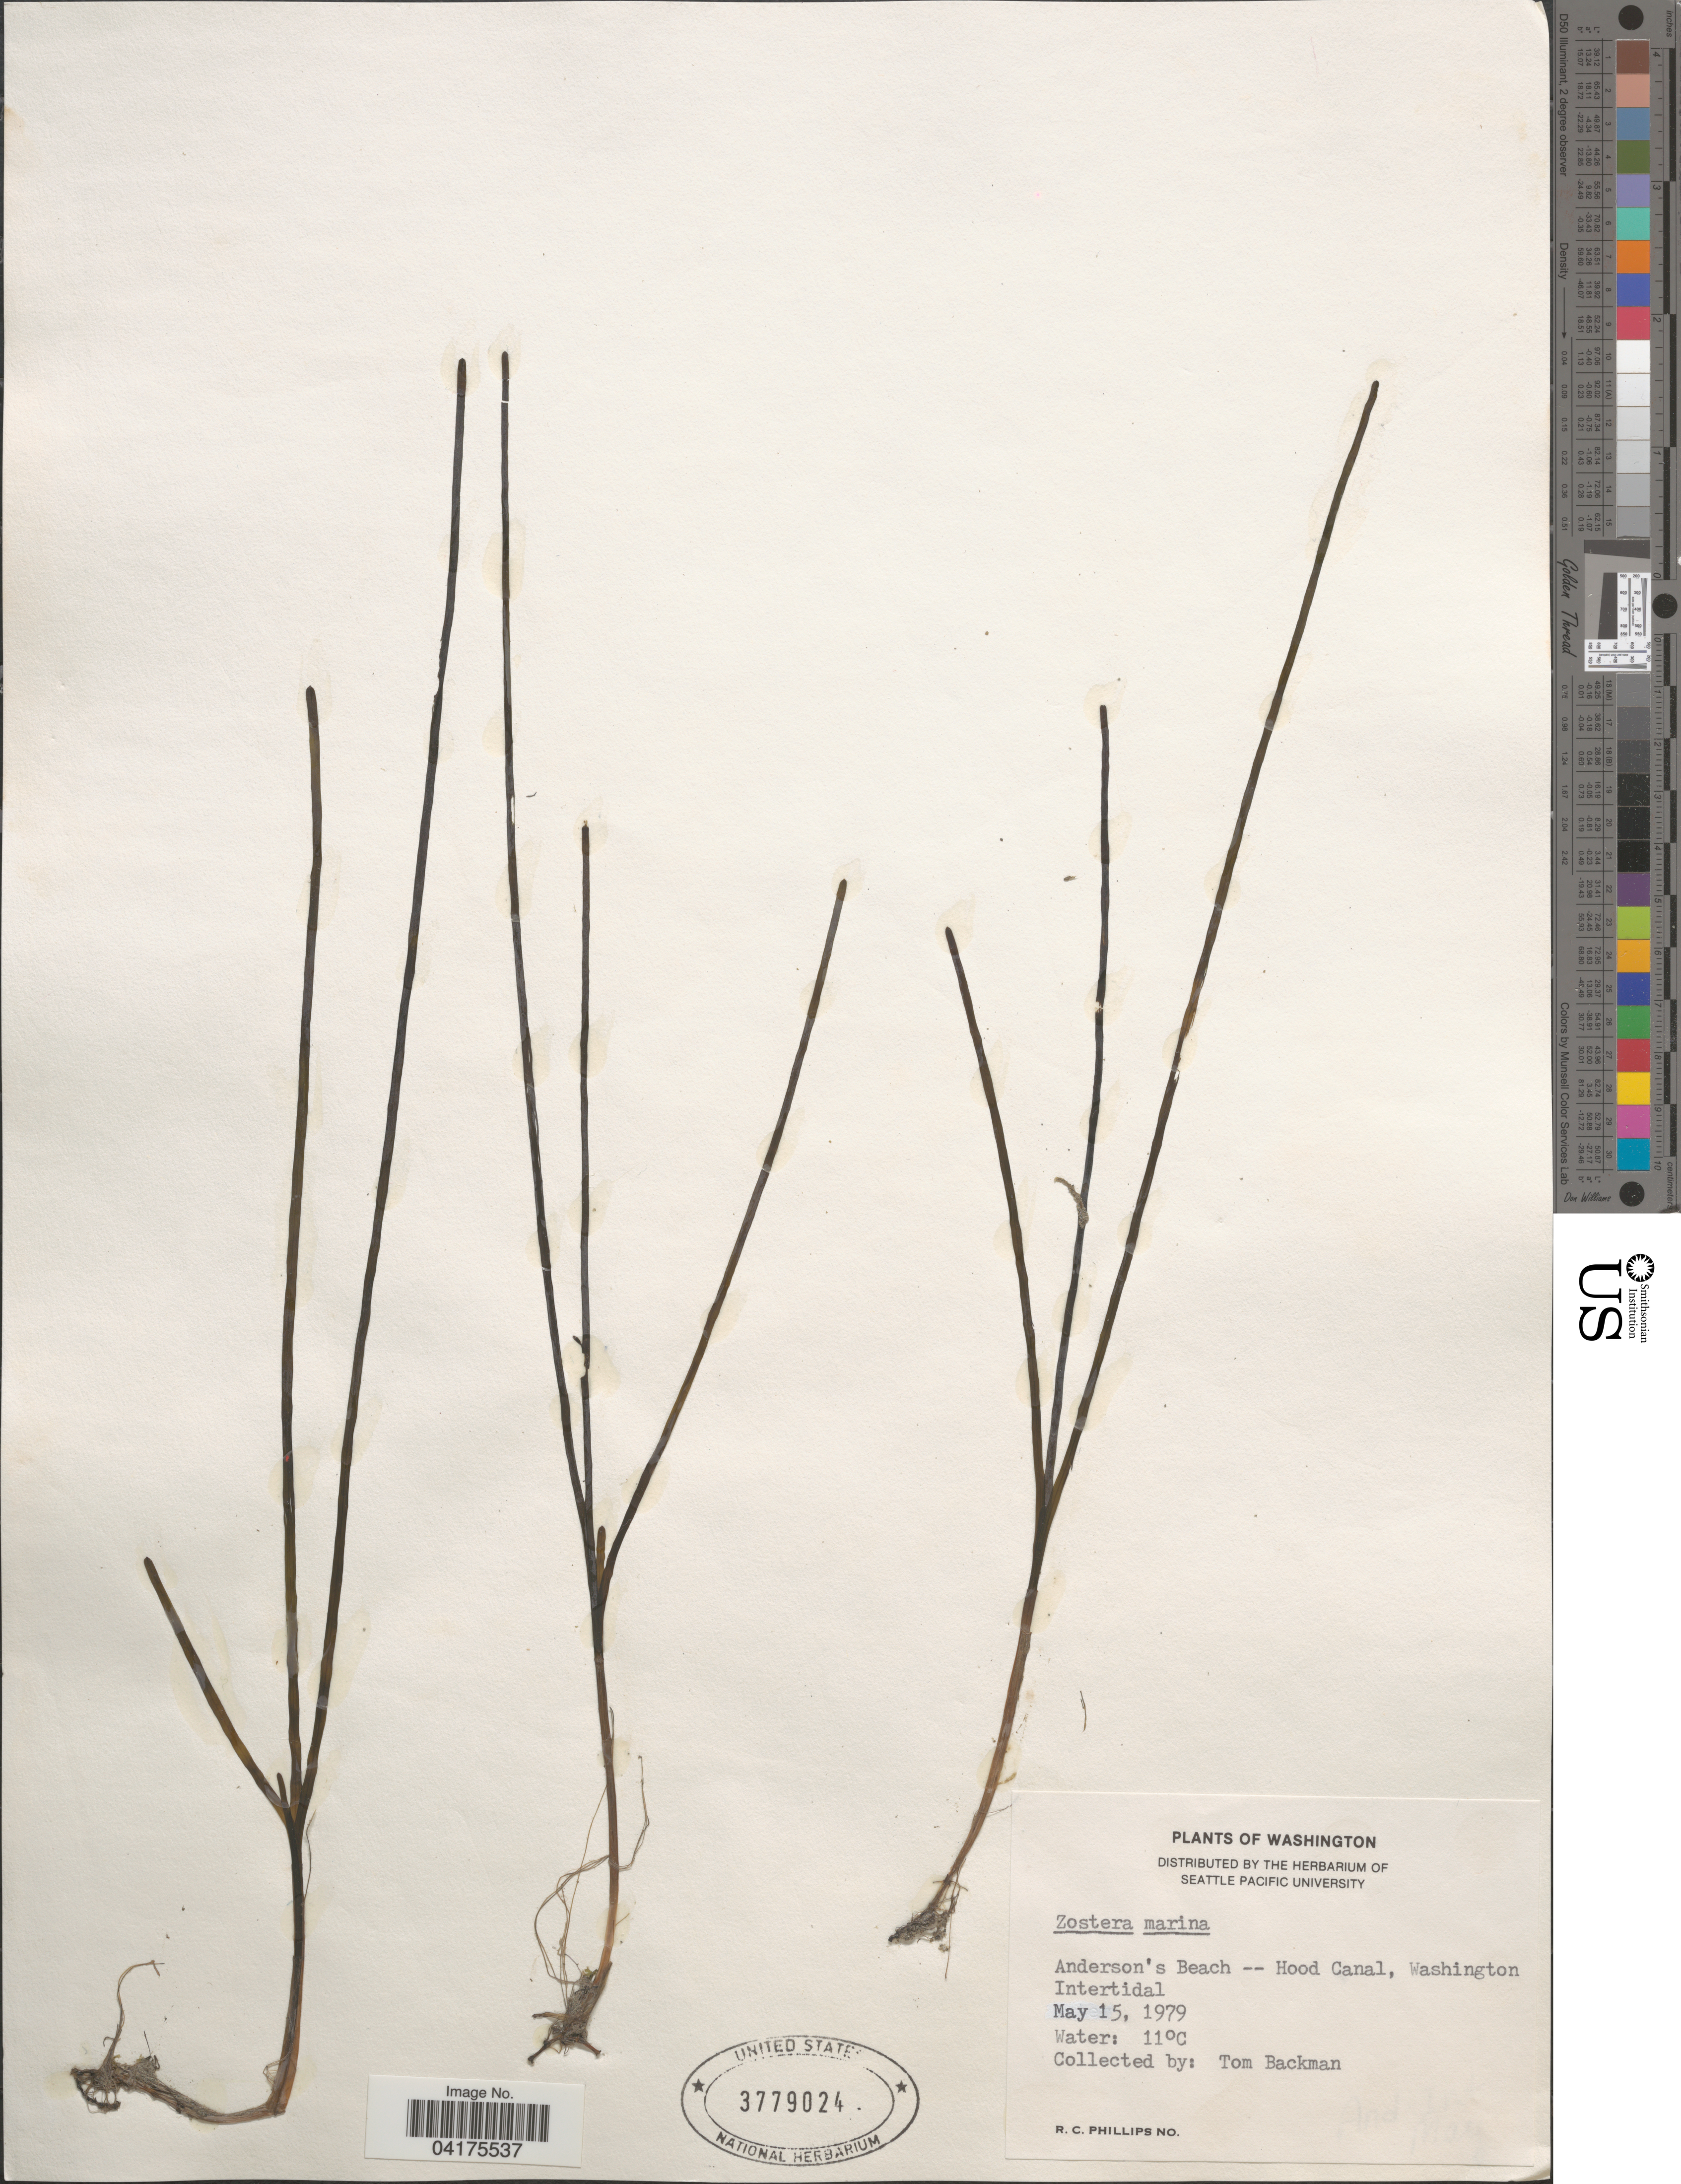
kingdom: Plantae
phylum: Tracheophyta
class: Liliopsida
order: Alismatales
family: Zosteraceae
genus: Zostera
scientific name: Zostera marina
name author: L.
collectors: T. Backman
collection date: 1979-05-15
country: United States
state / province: Washington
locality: Anderson's Beach -- Hood Canal.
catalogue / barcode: US 3779024